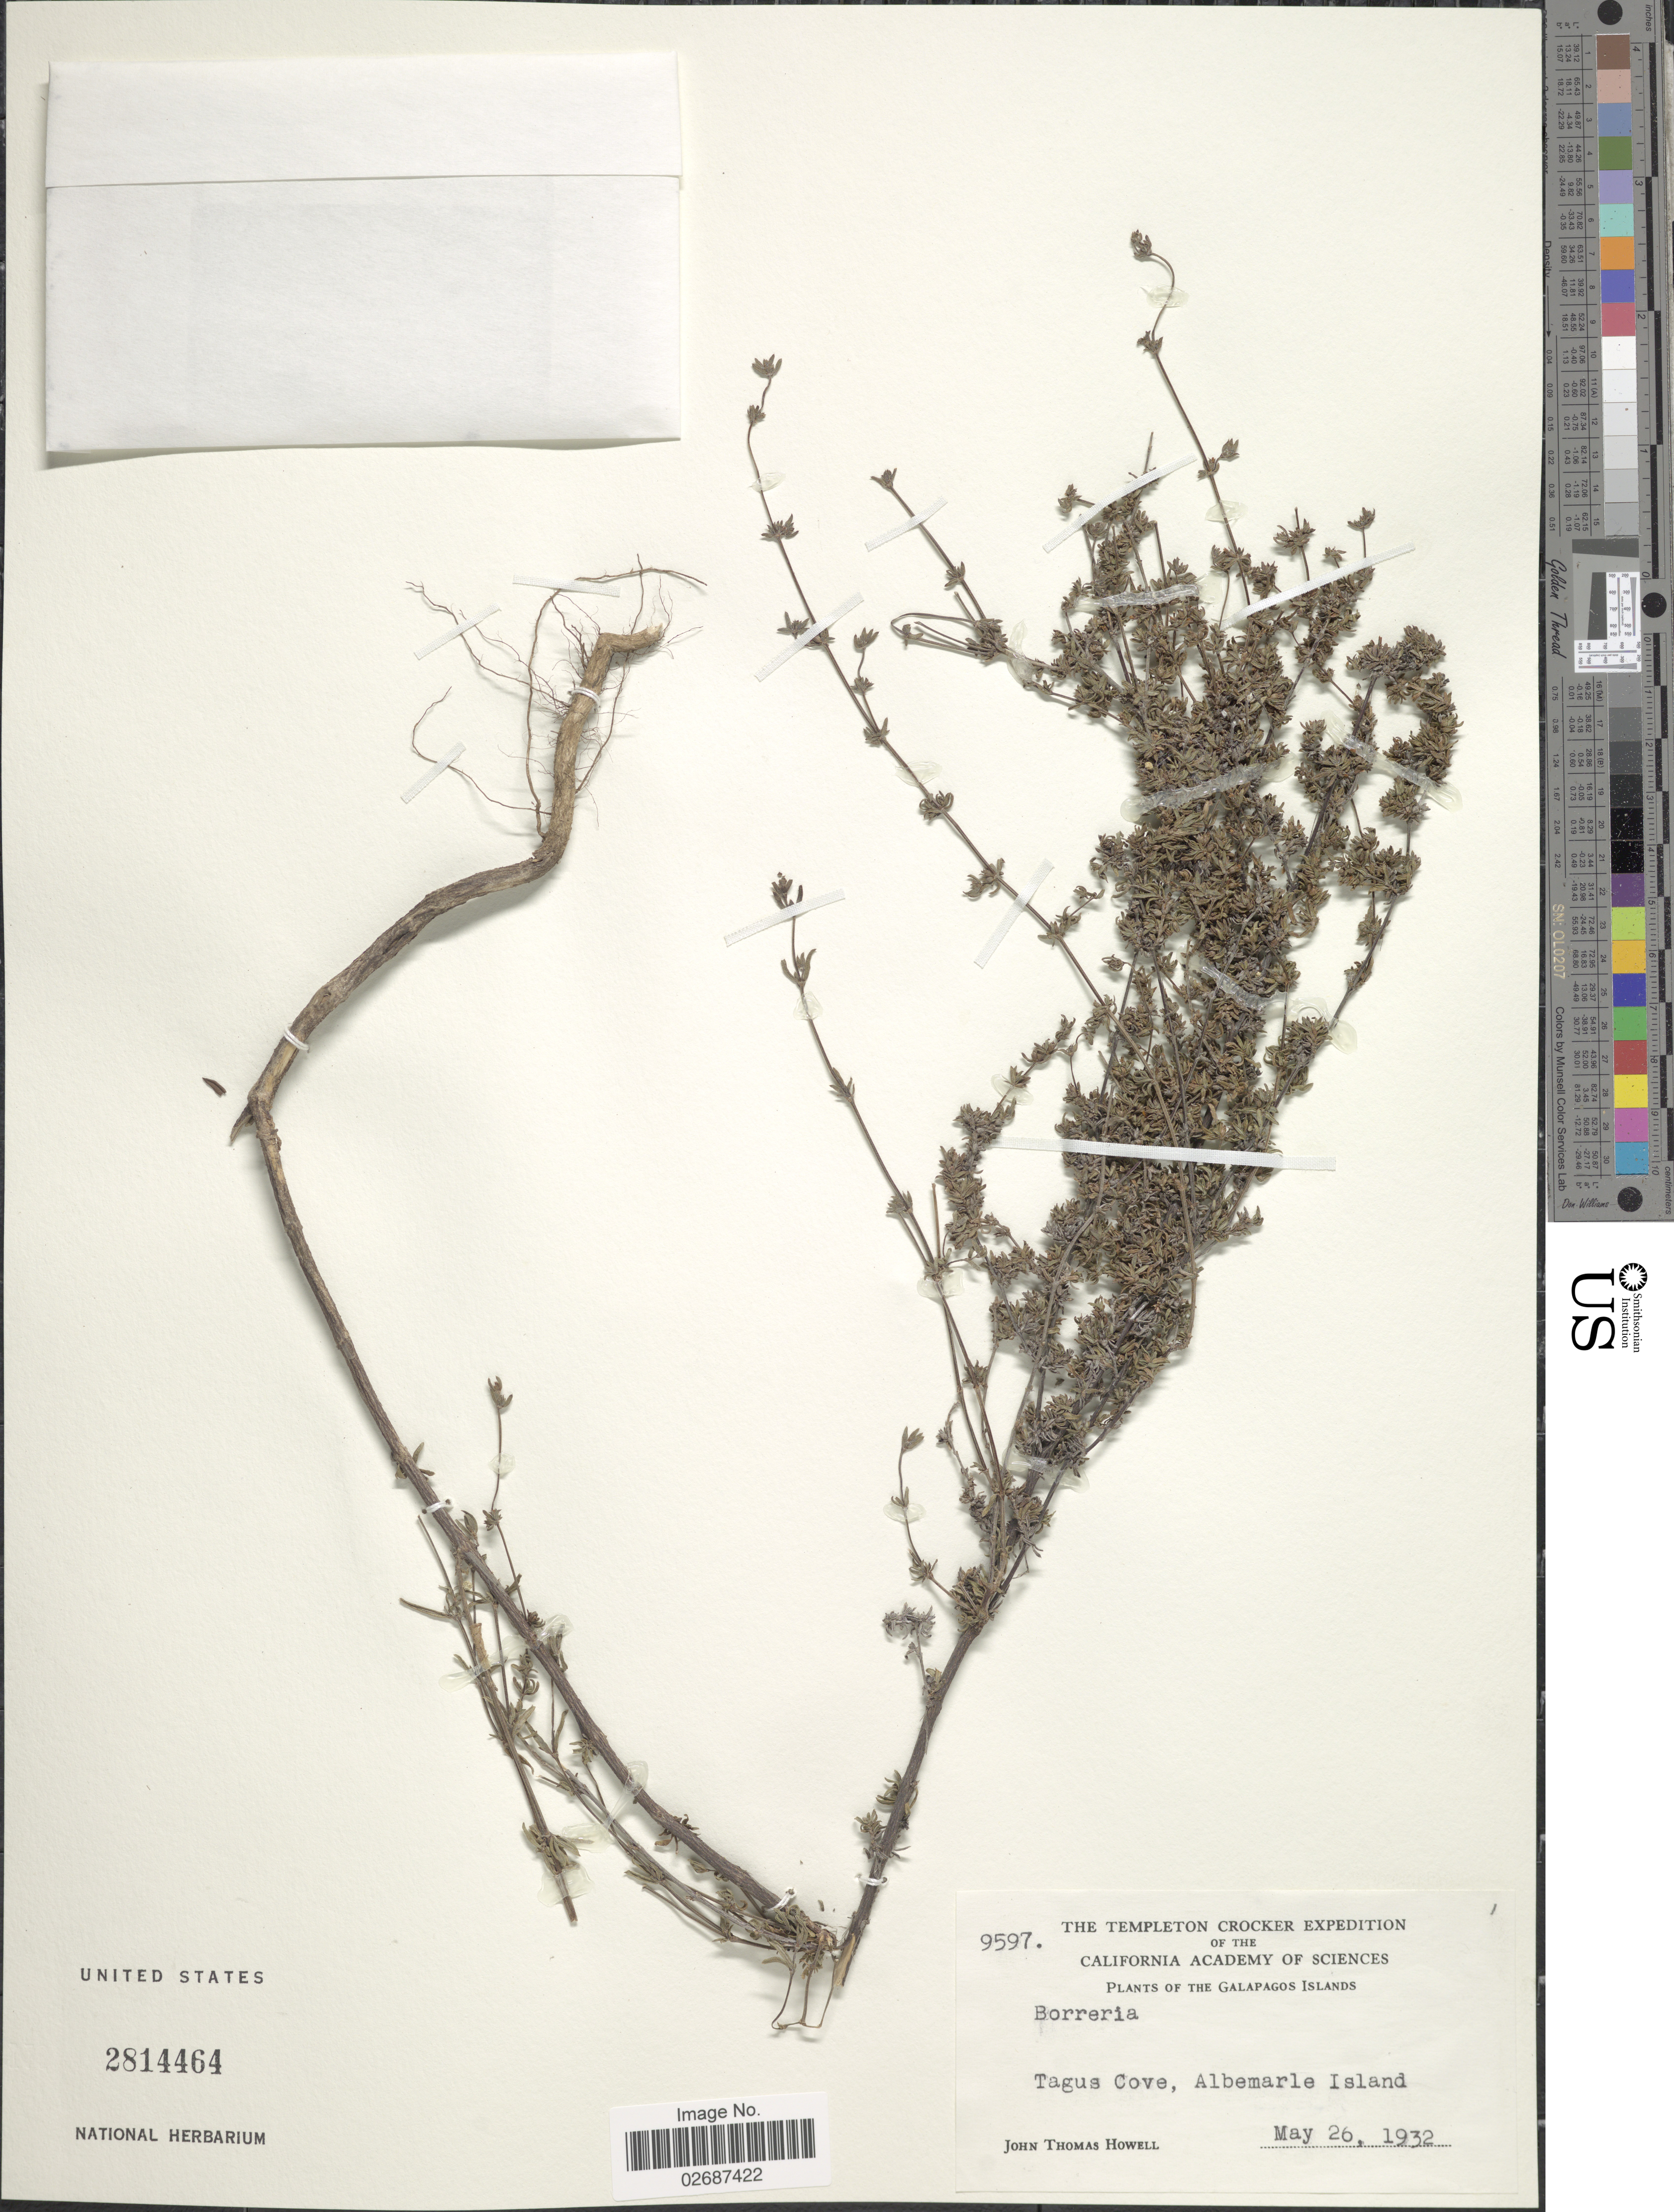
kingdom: Plantae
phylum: Tracheophyta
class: Magnoliopsida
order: Gentianales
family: Rubiaceae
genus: Borreria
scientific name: Borreria sp.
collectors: J. T. Howell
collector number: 9597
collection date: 1932-05-26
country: Ecuador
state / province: Colón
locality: Galapagos Islands, Tagus Cove, Albemarle Island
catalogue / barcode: US 2814464